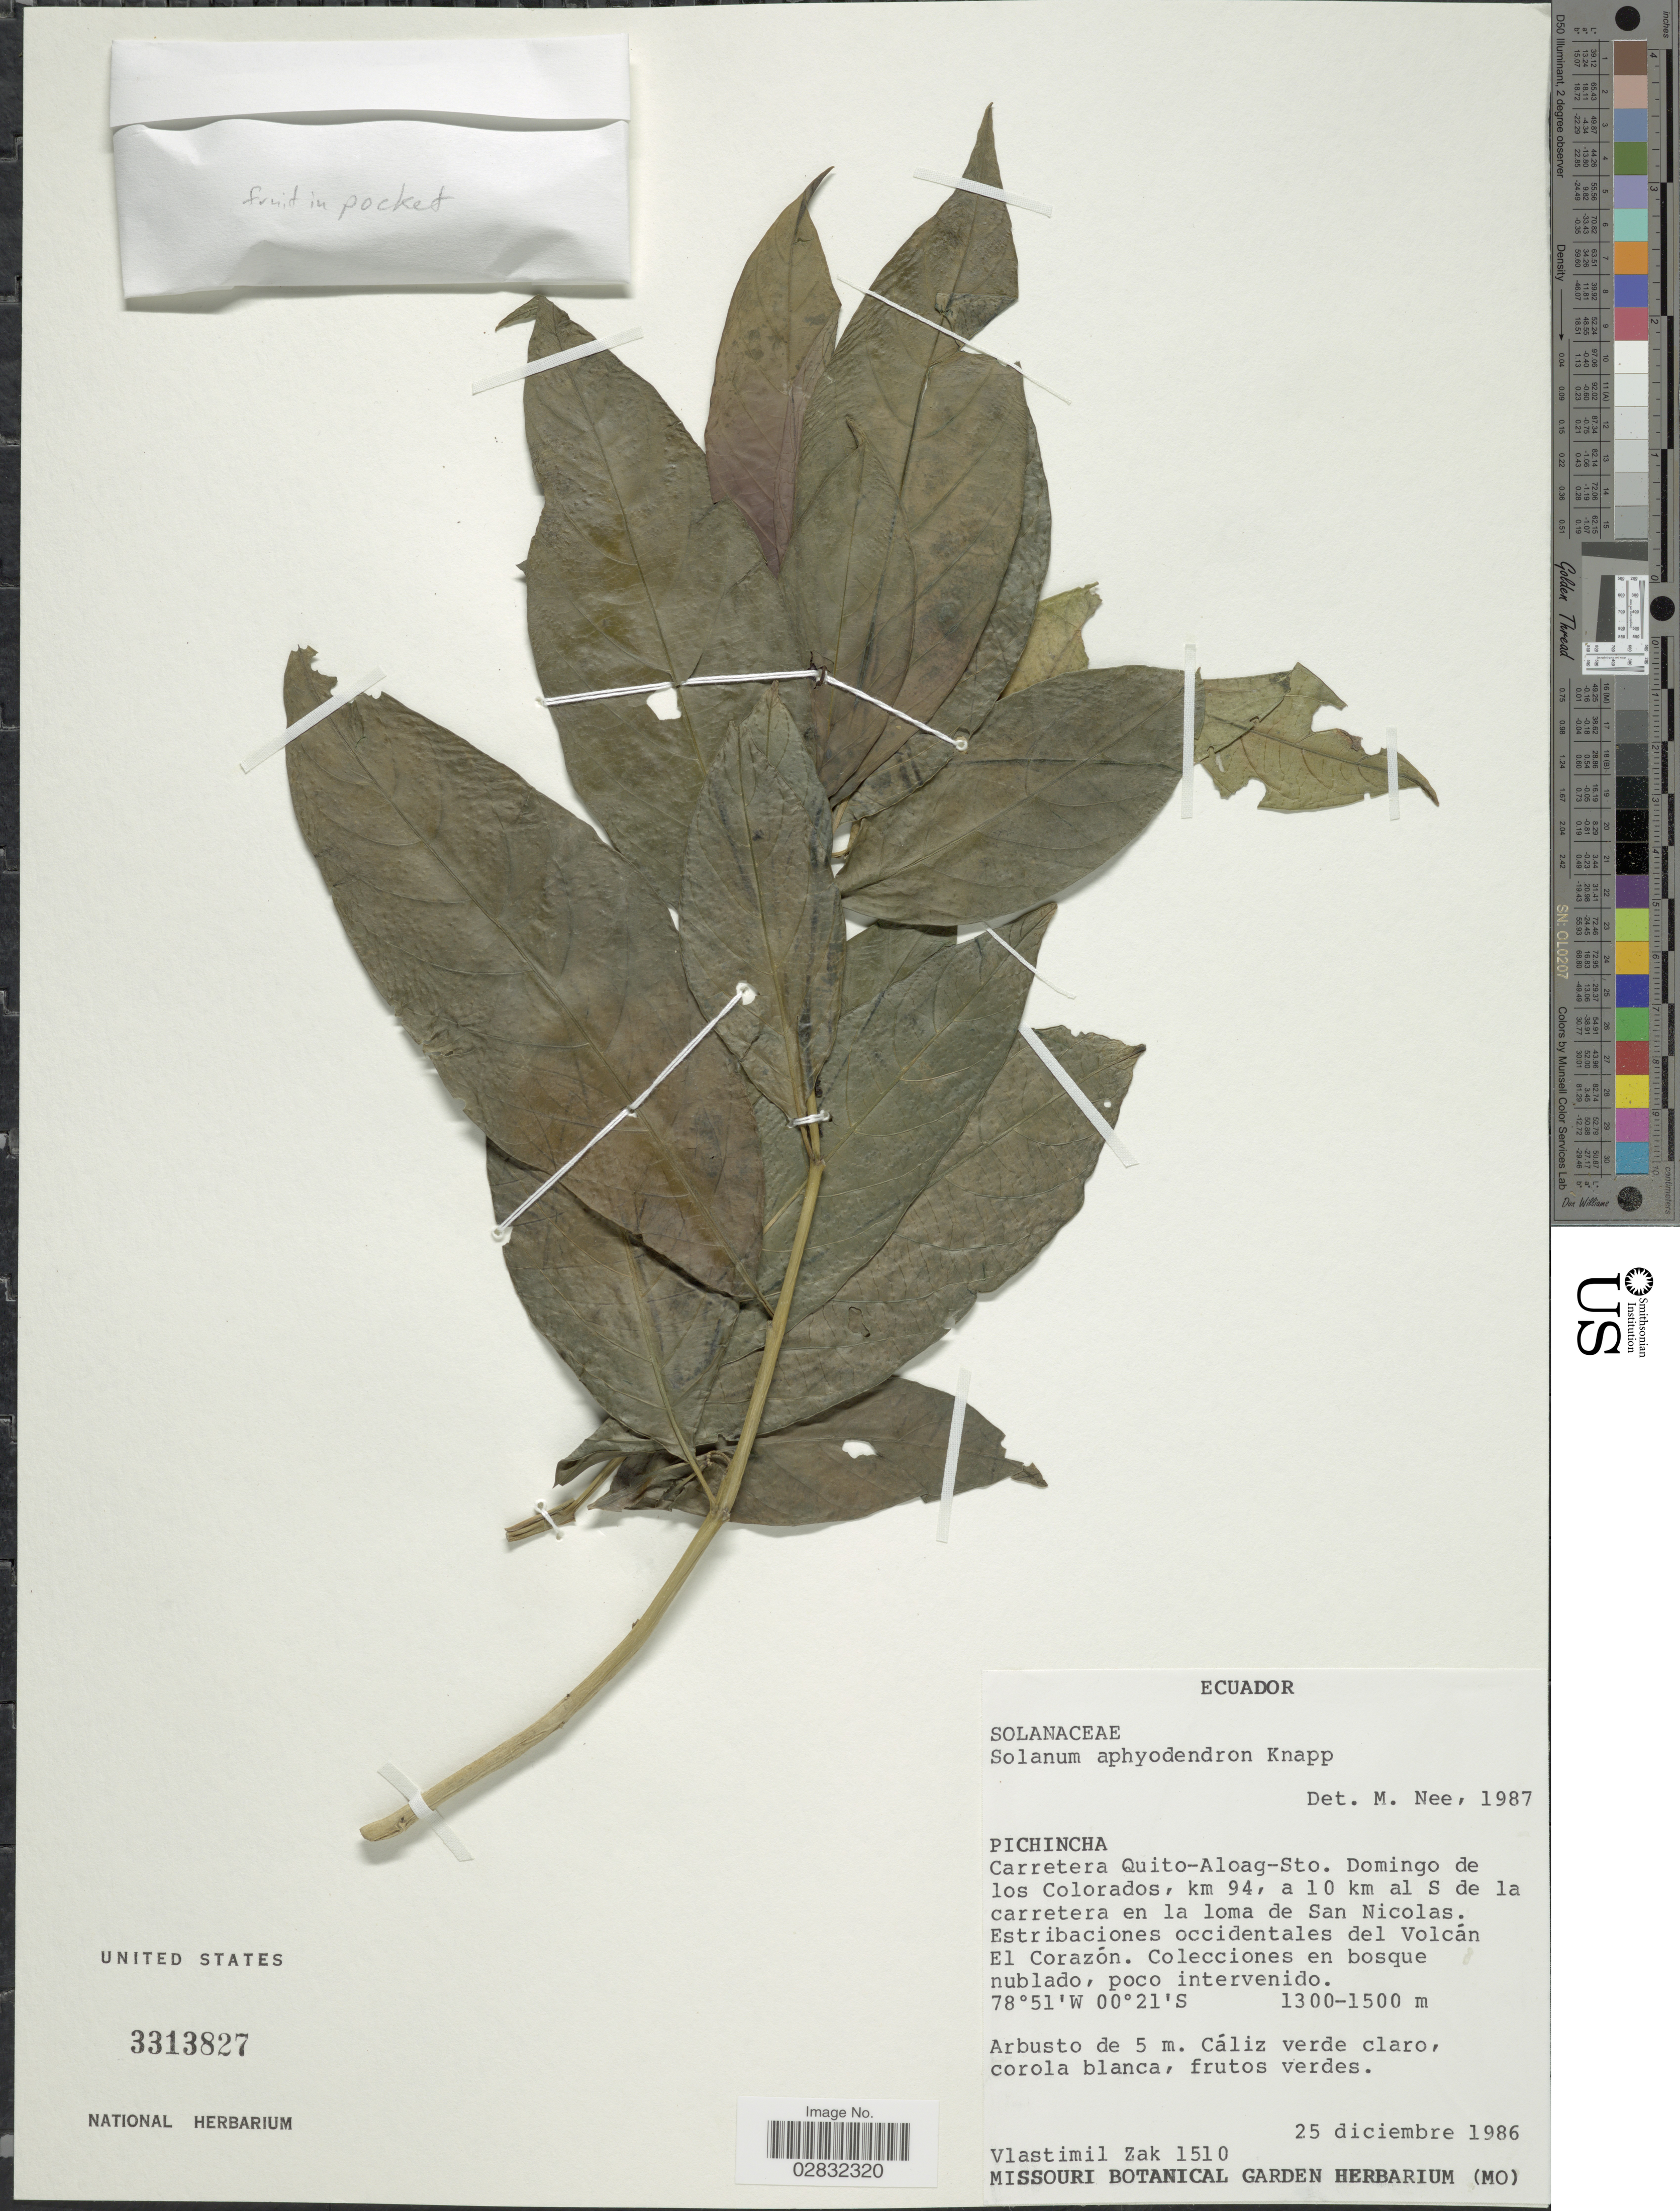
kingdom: Plantae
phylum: Tracheophyta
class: Magnoliopsida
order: Solanales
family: Solanaceae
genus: Solanum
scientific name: Solanum aphyodendron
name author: S. Knapp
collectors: V. Zak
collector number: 1510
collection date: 1986-12-25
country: Ecuador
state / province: Pichincha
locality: Carretera Quito-Aloag-Sto. Domingo de los Colorados, km 94, a 10 km al S de la carretera en la loma de San Nicolas, Estribaciones occidentales del Volcán El Corazón.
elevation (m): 1300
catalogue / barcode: US 3313827